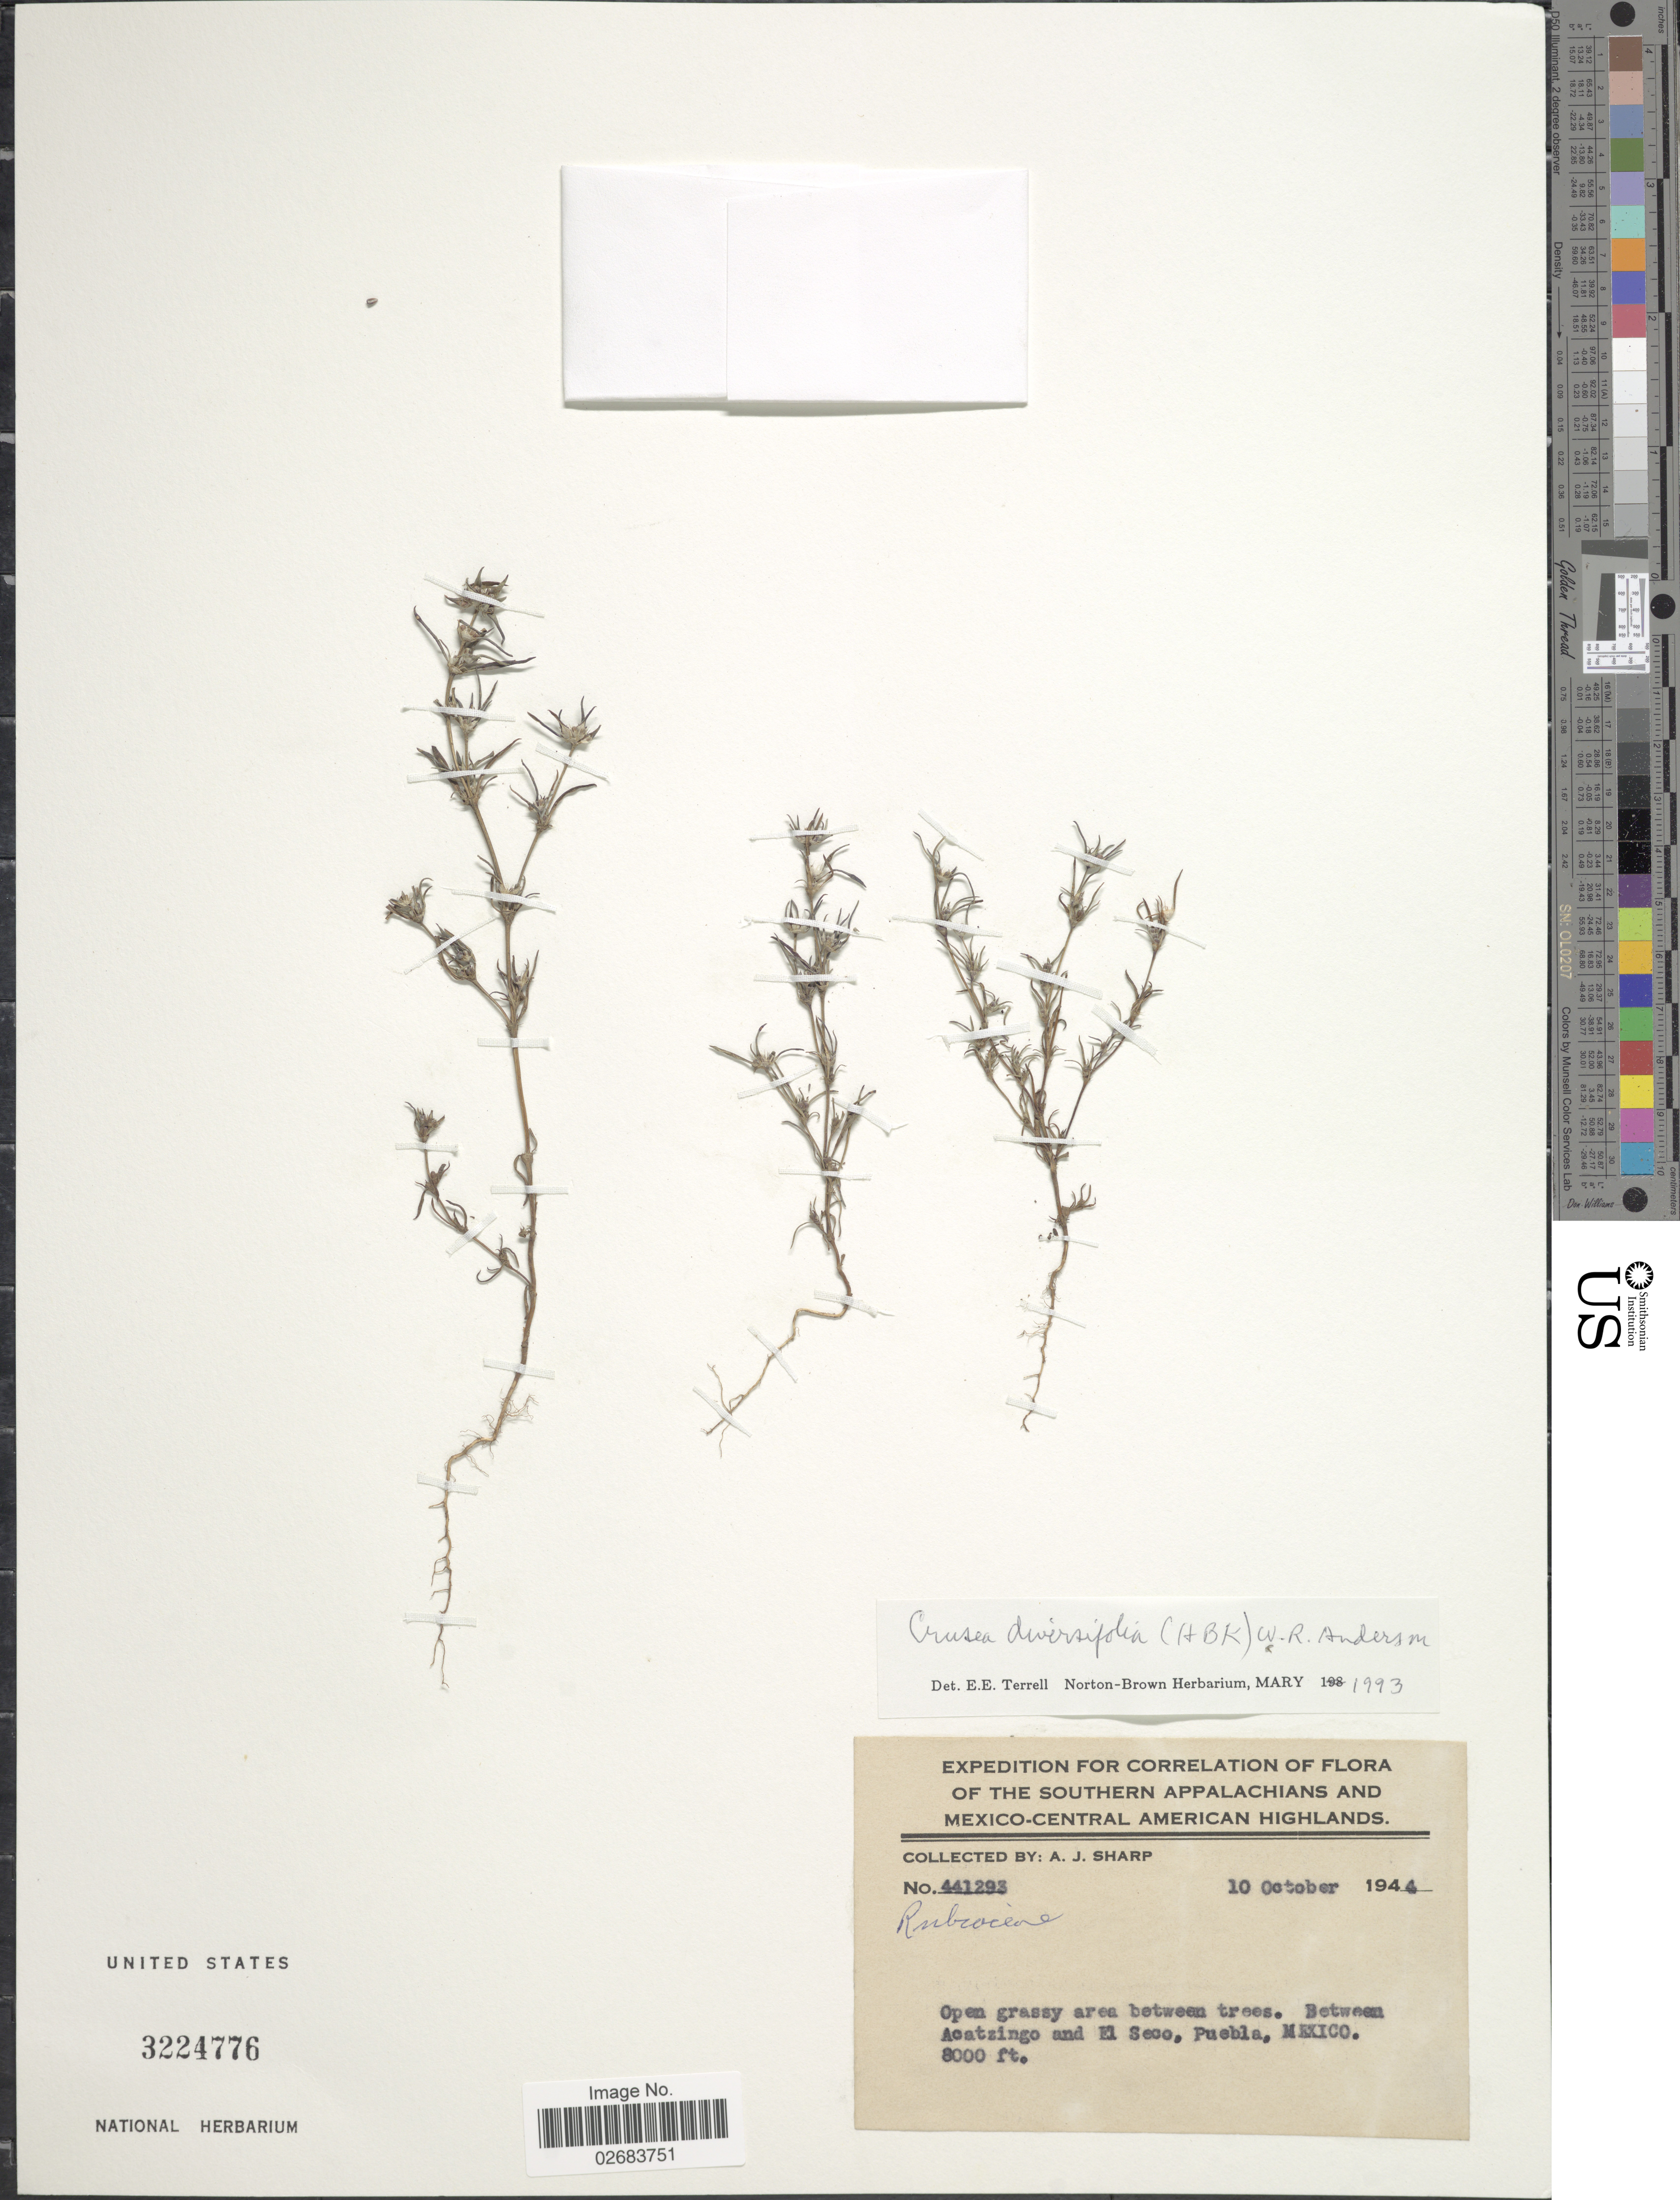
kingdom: Plantae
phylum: Tracheophyta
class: Magnoliopsida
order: Gentianales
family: Rubiaceae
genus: Crusea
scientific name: Crusea diversifolia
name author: (Kunth) W.R. Anderson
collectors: A. J. Sharp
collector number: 441293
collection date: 1944-10-10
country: Mexico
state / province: Puebla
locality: Southern Appalachians and Mexico-Central American Highlands. Open grassy area between trees. Between Acatzingo and El Seco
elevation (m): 2438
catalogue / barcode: US 3224776